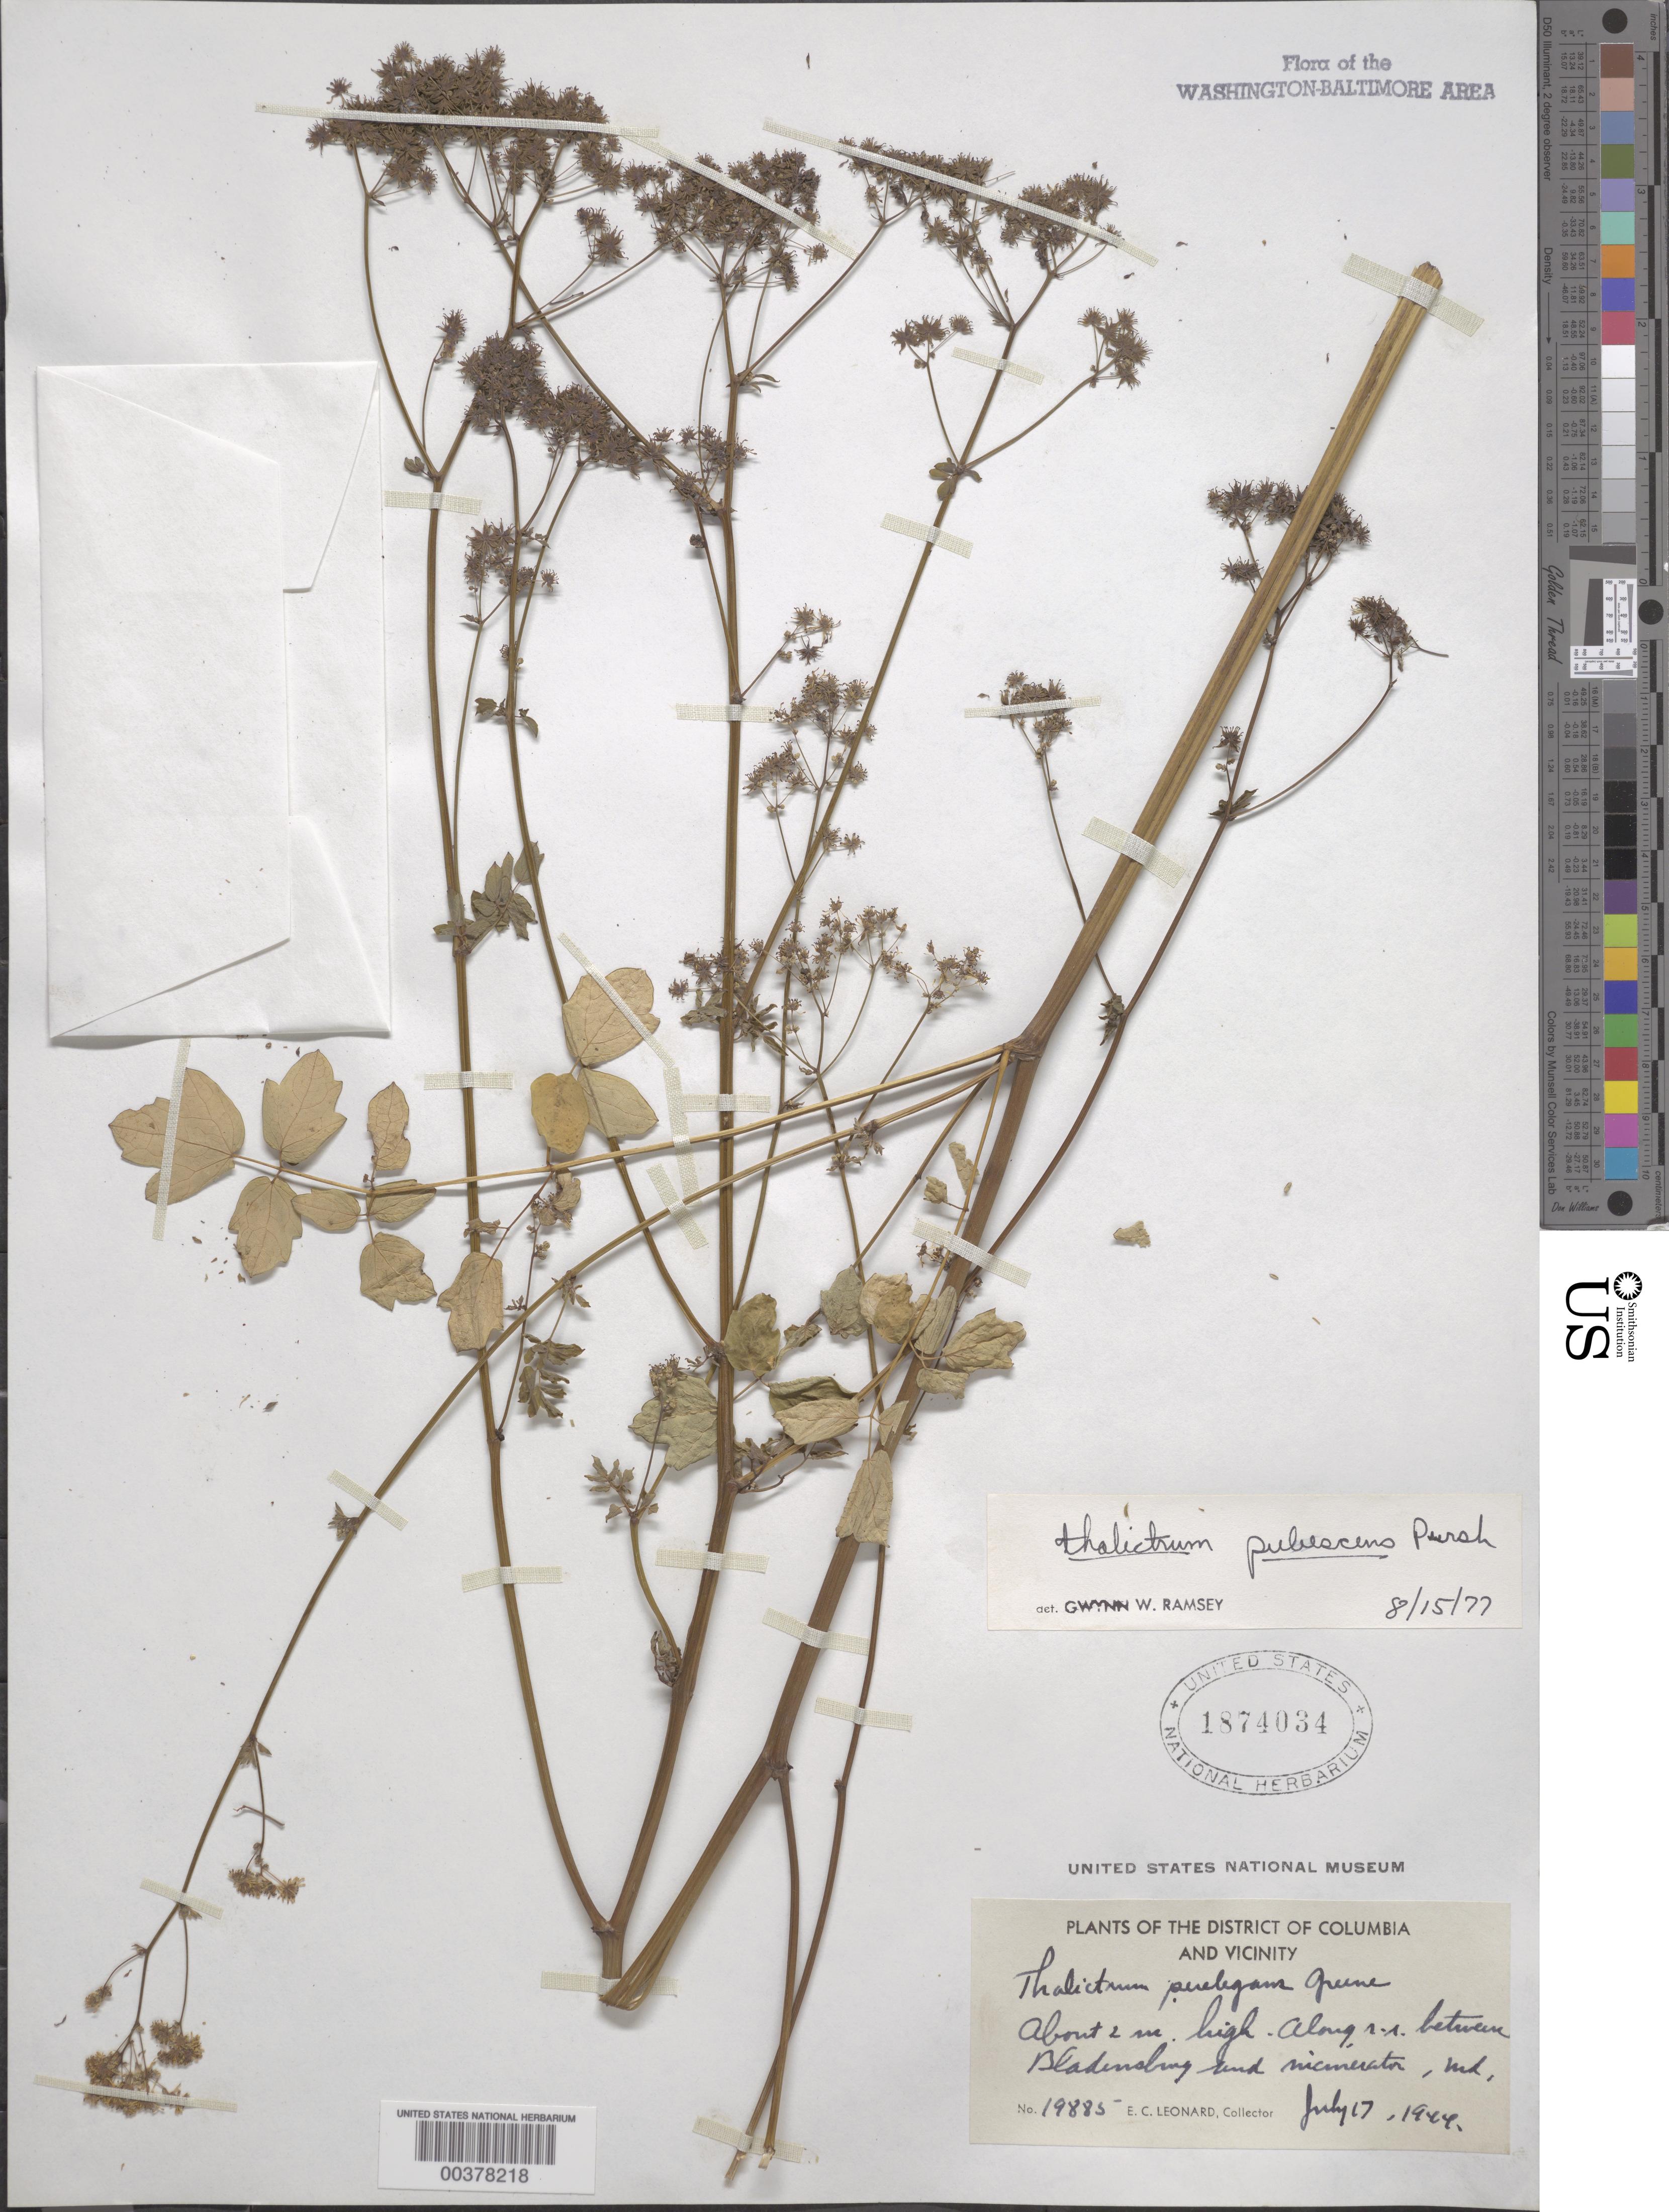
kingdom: Plantae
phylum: Tracheophyta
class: Magnoliopsida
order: Ranunculales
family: Ranunculaceae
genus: Thalictrum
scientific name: Thalictrum pubescens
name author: Pursh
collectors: E. C. Leonard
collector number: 19885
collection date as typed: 17 Jul 1944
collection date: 1944-07-17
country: United States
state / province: Maryland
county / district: Prince George's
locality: Between Bladensburg and Incinerator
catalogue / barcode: US 1874034